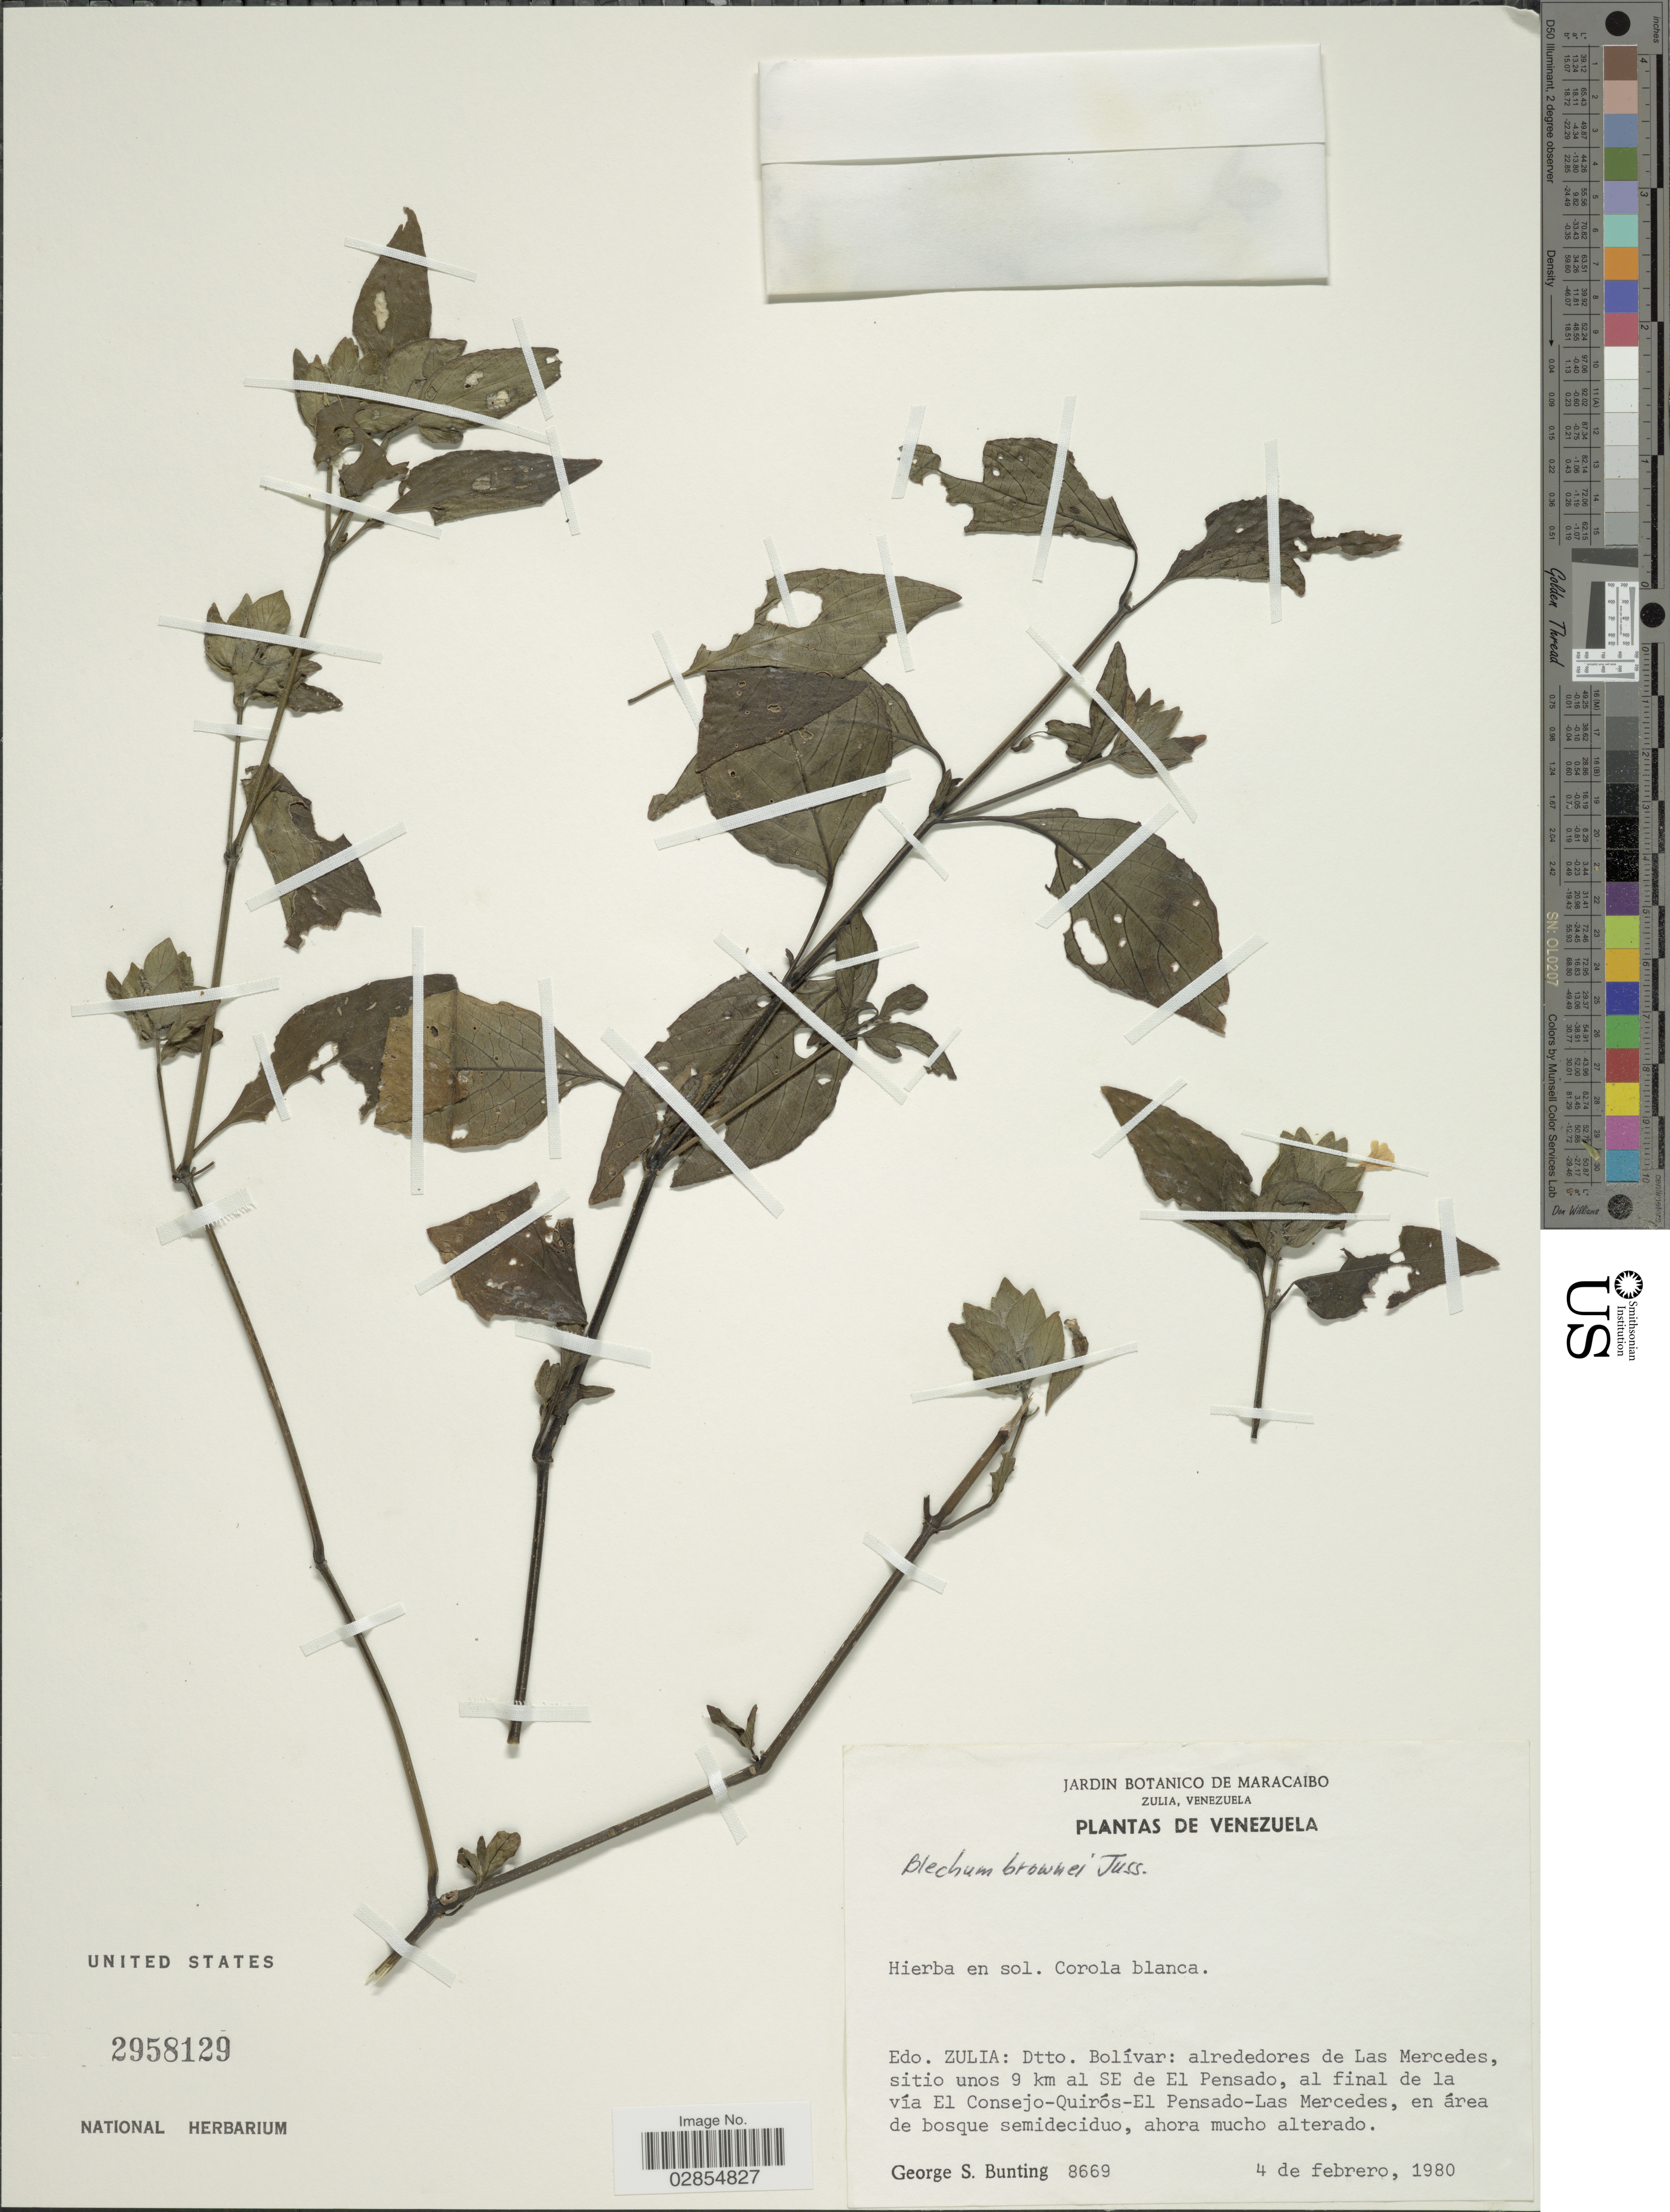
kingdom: Plantae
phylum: Tracheophyta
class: Magnoliopsida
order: Lamiales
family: Acanthaceae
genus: Blechum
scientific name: Blechum pyramidatum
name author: (Lam.) Urb.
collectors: G. S. Bunting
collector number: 8669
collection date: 1980-02-04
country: Venezuela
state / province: Zulia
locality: Edo. Zulia: Dtto. Bolívar: alrededores de Las Mercedes, sitio unos 9 km al SE de El Pensado, al final de la vía El Consejo-Quirós-El Pensado-Las Mercedes.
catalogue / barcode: US 2958129